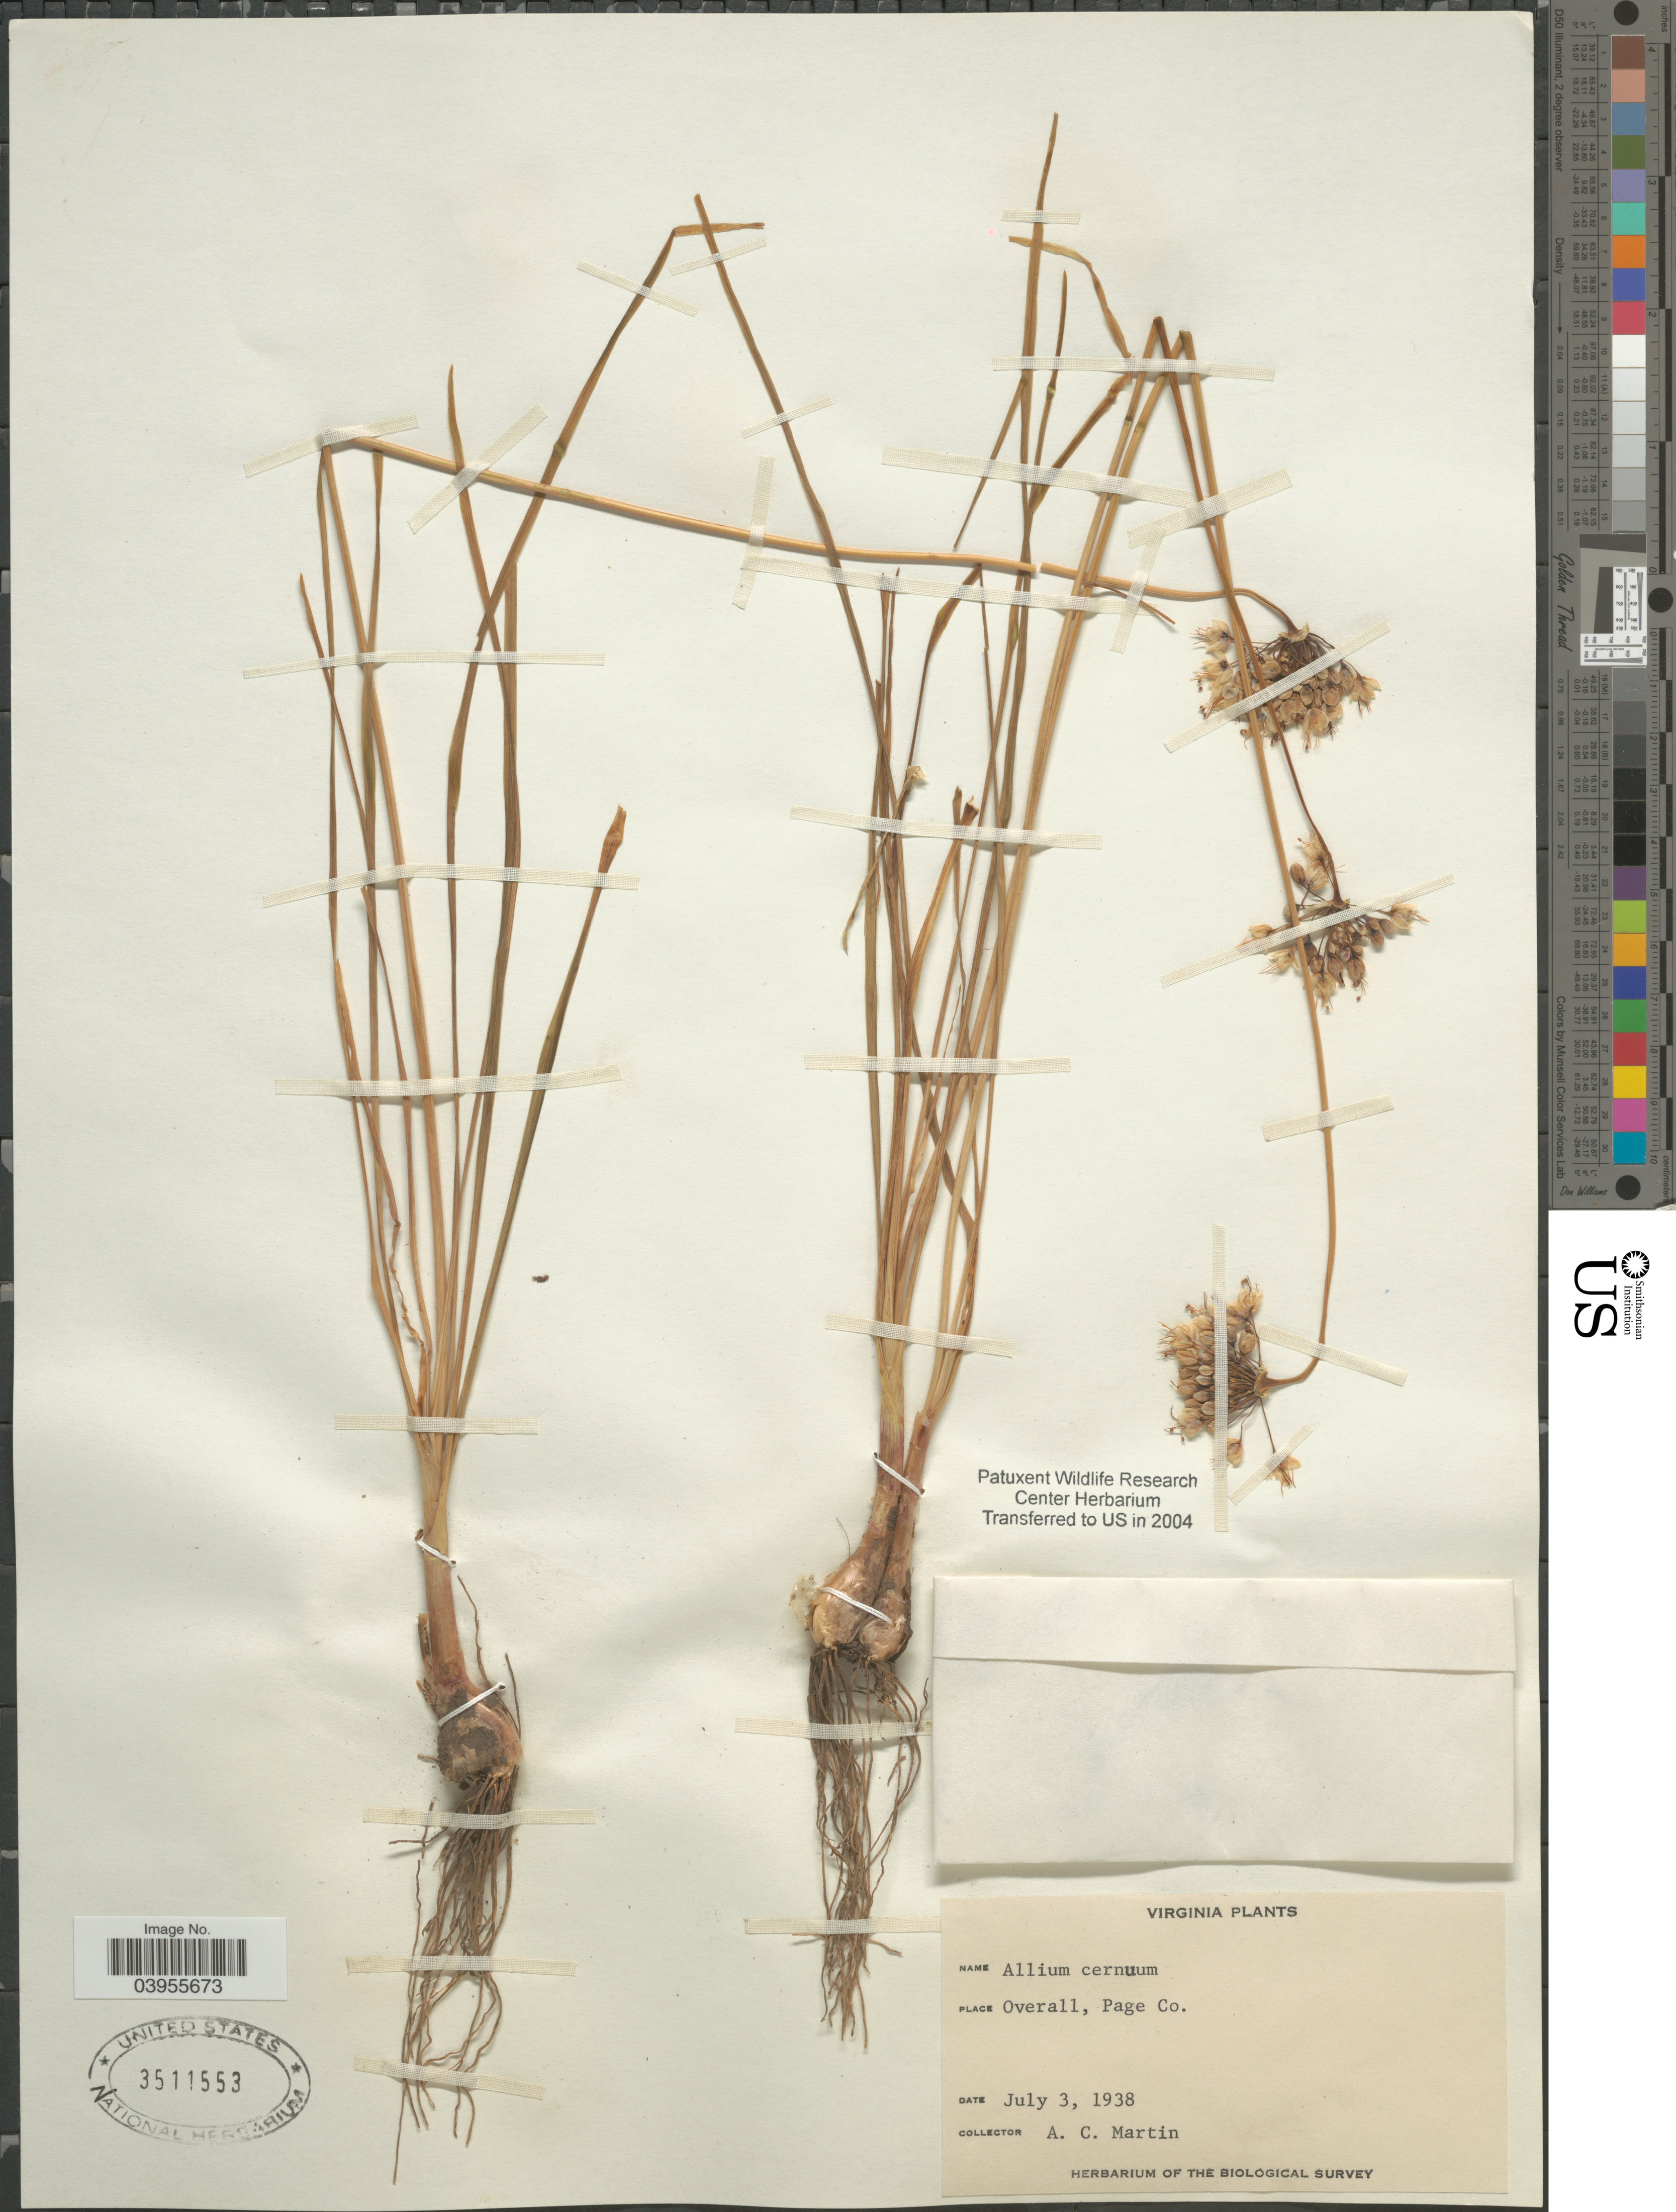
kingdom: Plantae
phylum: Tracheophyta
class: Liliopsida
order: Asparagales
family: Amaryllidaceae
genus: Allium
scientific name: Allium cernuum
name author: Roth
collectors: A. C. Martin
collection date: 1938-07-03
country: United States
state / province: Virginia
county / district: Page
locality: Overall, Page Co.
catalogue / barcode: US 3511553